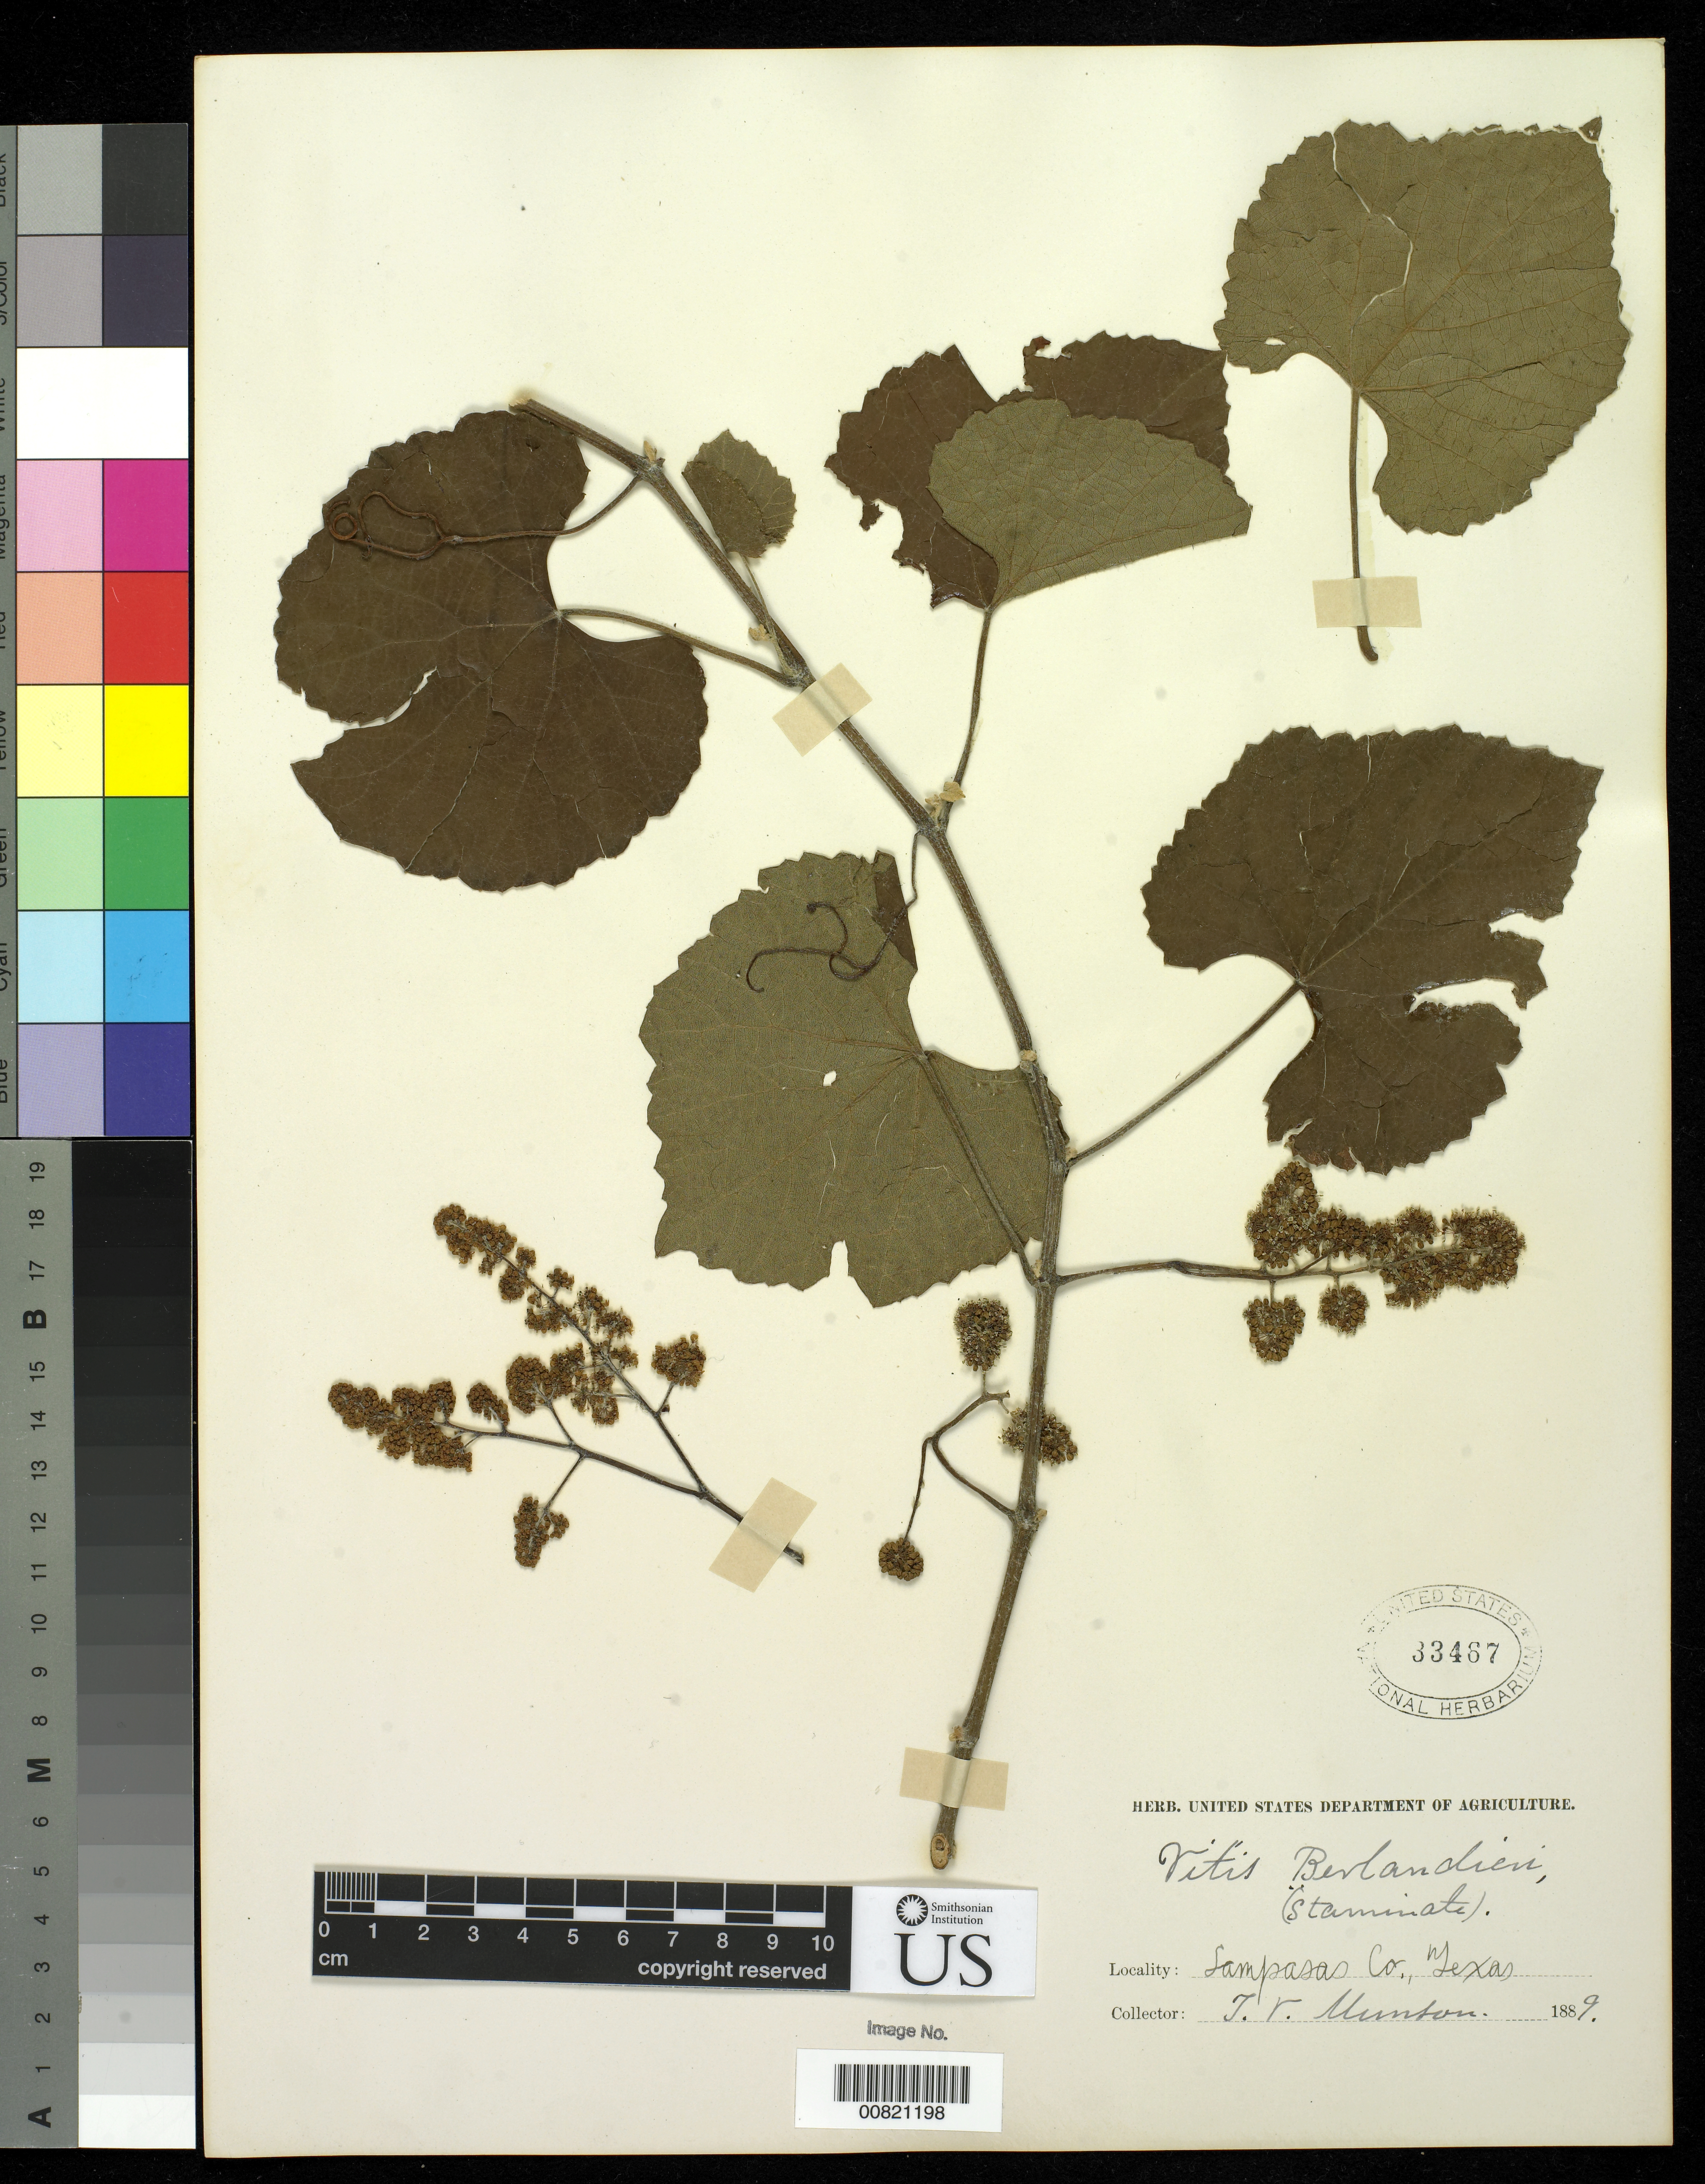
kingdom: Plantae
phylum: Tracheophyta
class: Magnoliopsida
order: Vitales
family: Vitaceae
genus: Vitis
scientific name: Vitis berlandieri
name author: Planch.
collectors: T. V. Munson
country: United States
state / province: Texas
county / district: Lampasas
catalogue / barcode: US 33467